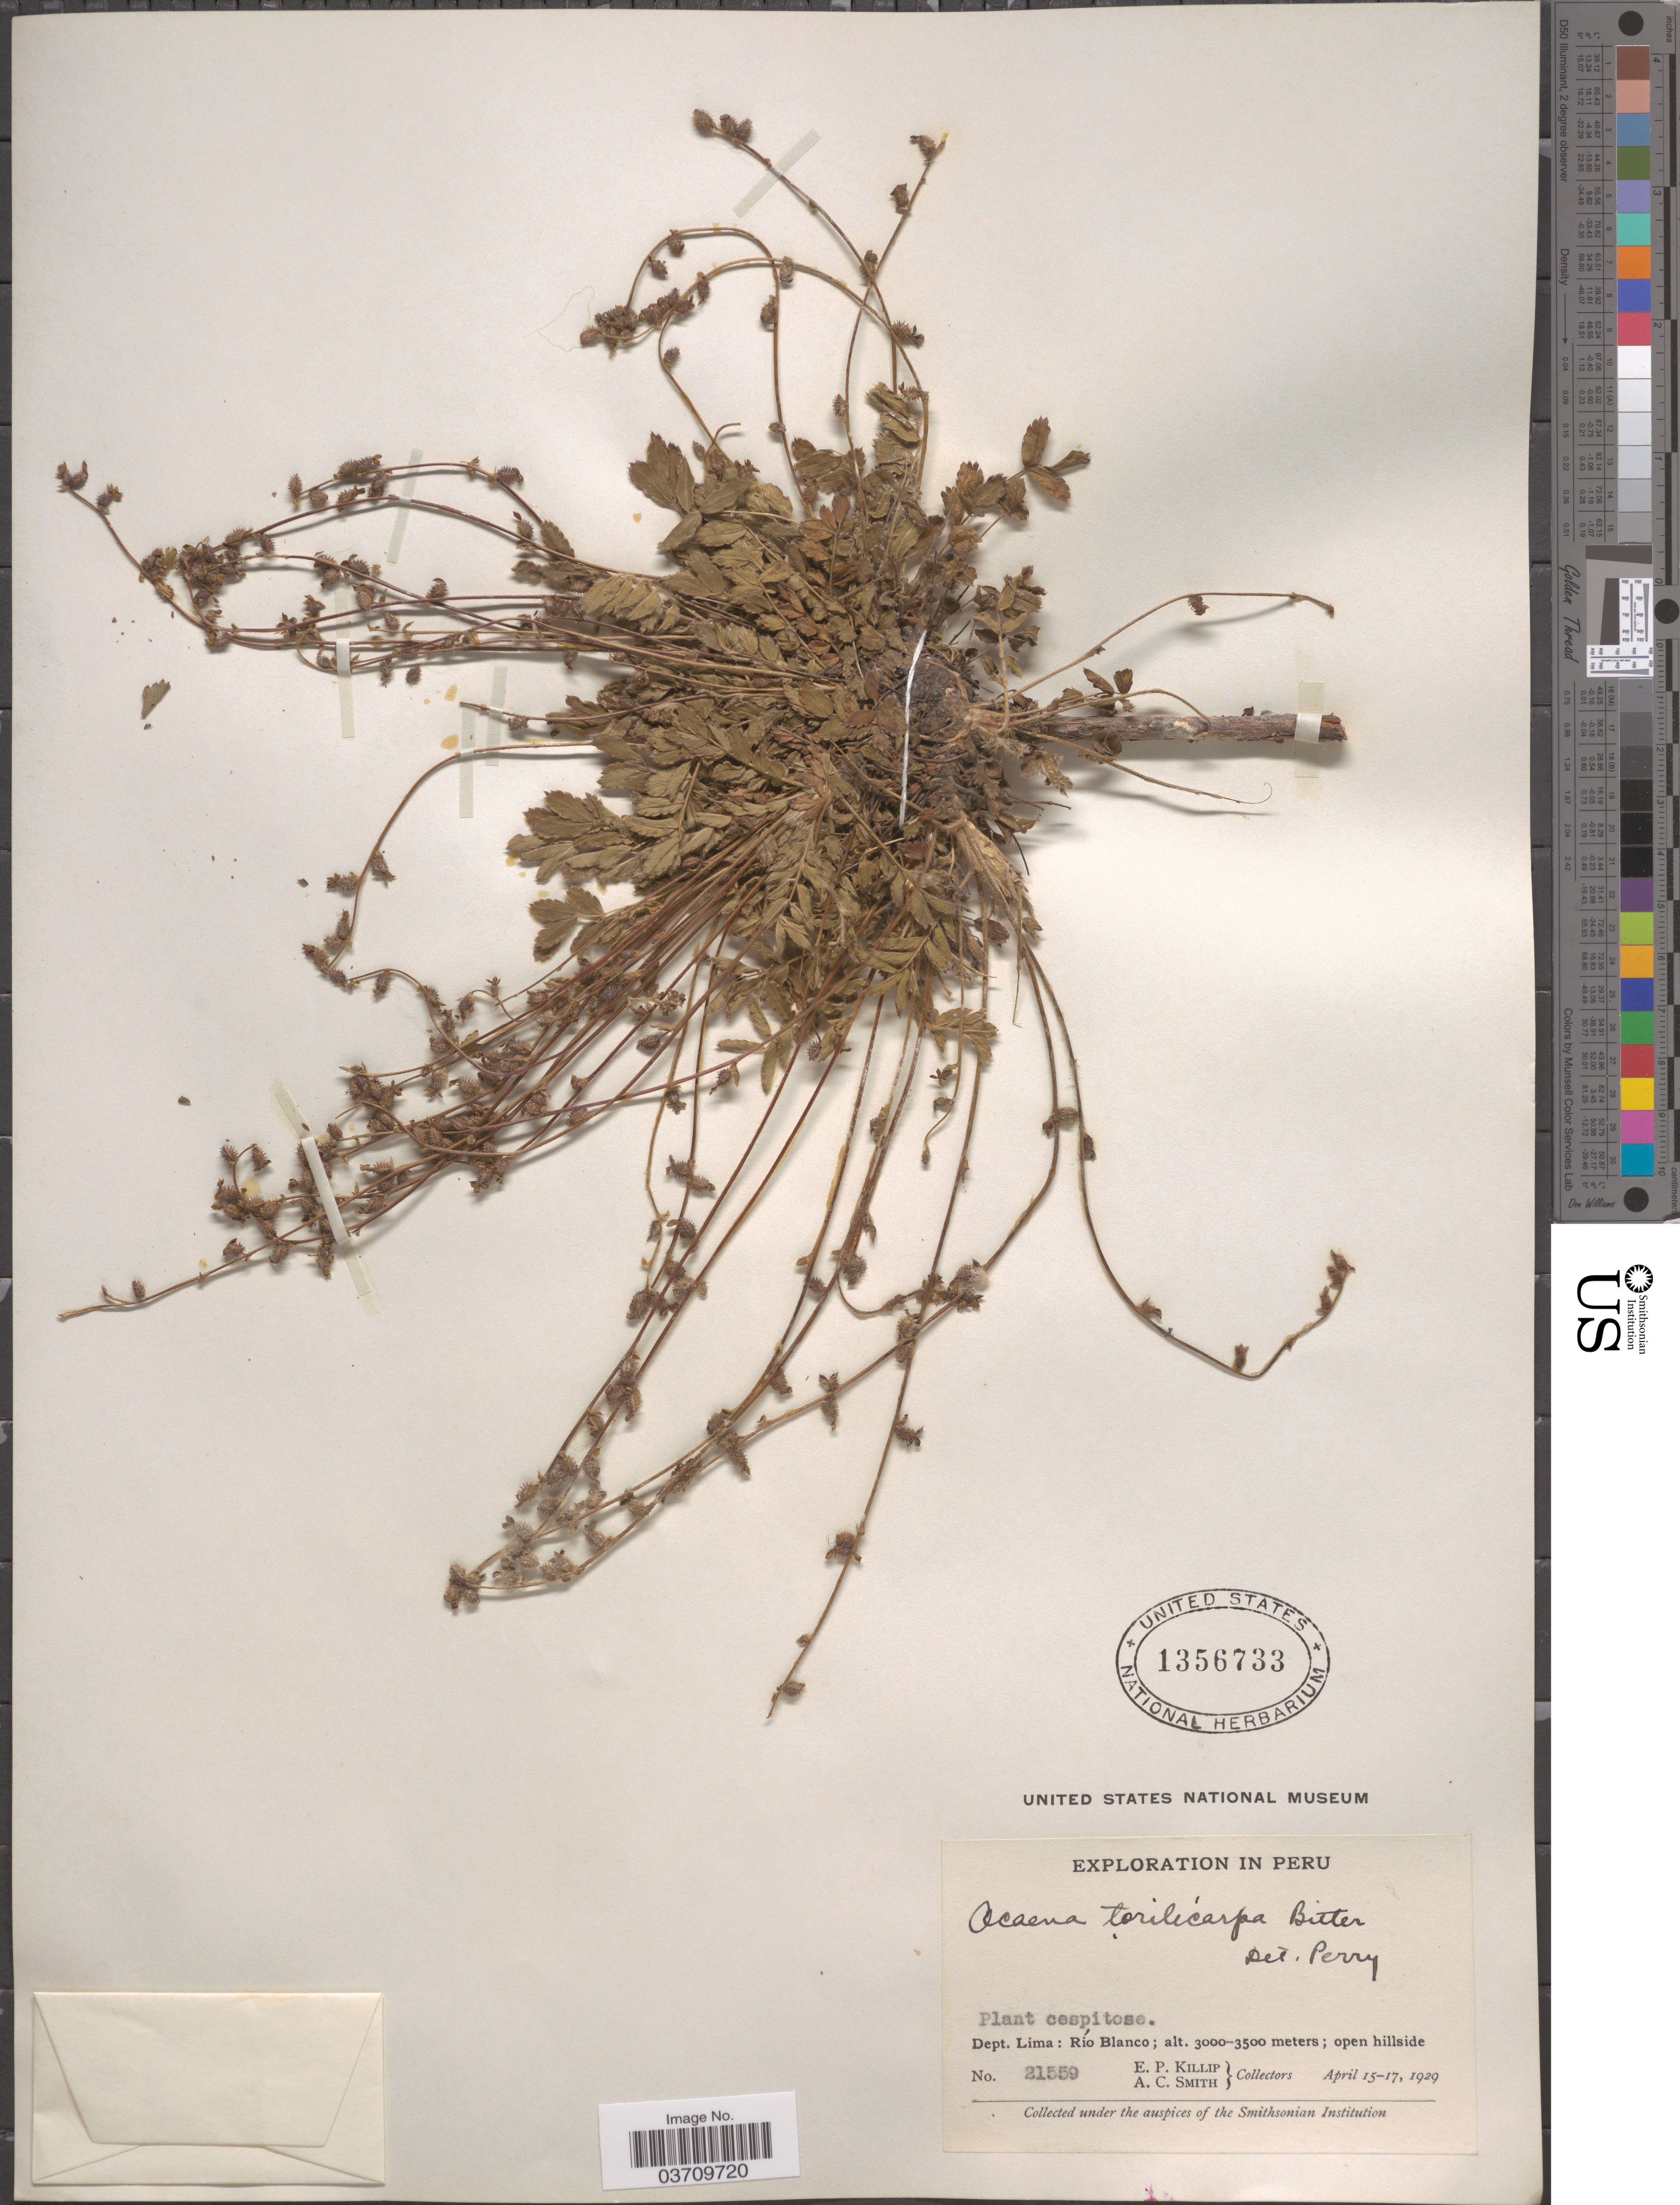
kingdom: Plantae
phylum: Tracheophyta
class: Magnoliopsida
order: Rosales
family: Rosaceae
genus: Acaena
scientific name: Acaena torilicarpa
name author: Bitter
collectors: E. P. Killip & A. C. Smith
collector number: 21559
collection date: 1929-04-15/1929-04-17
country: Peru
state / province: Lima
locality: Dept. Lima: Río Blanco.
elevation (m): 3000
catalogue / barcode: US 1356733